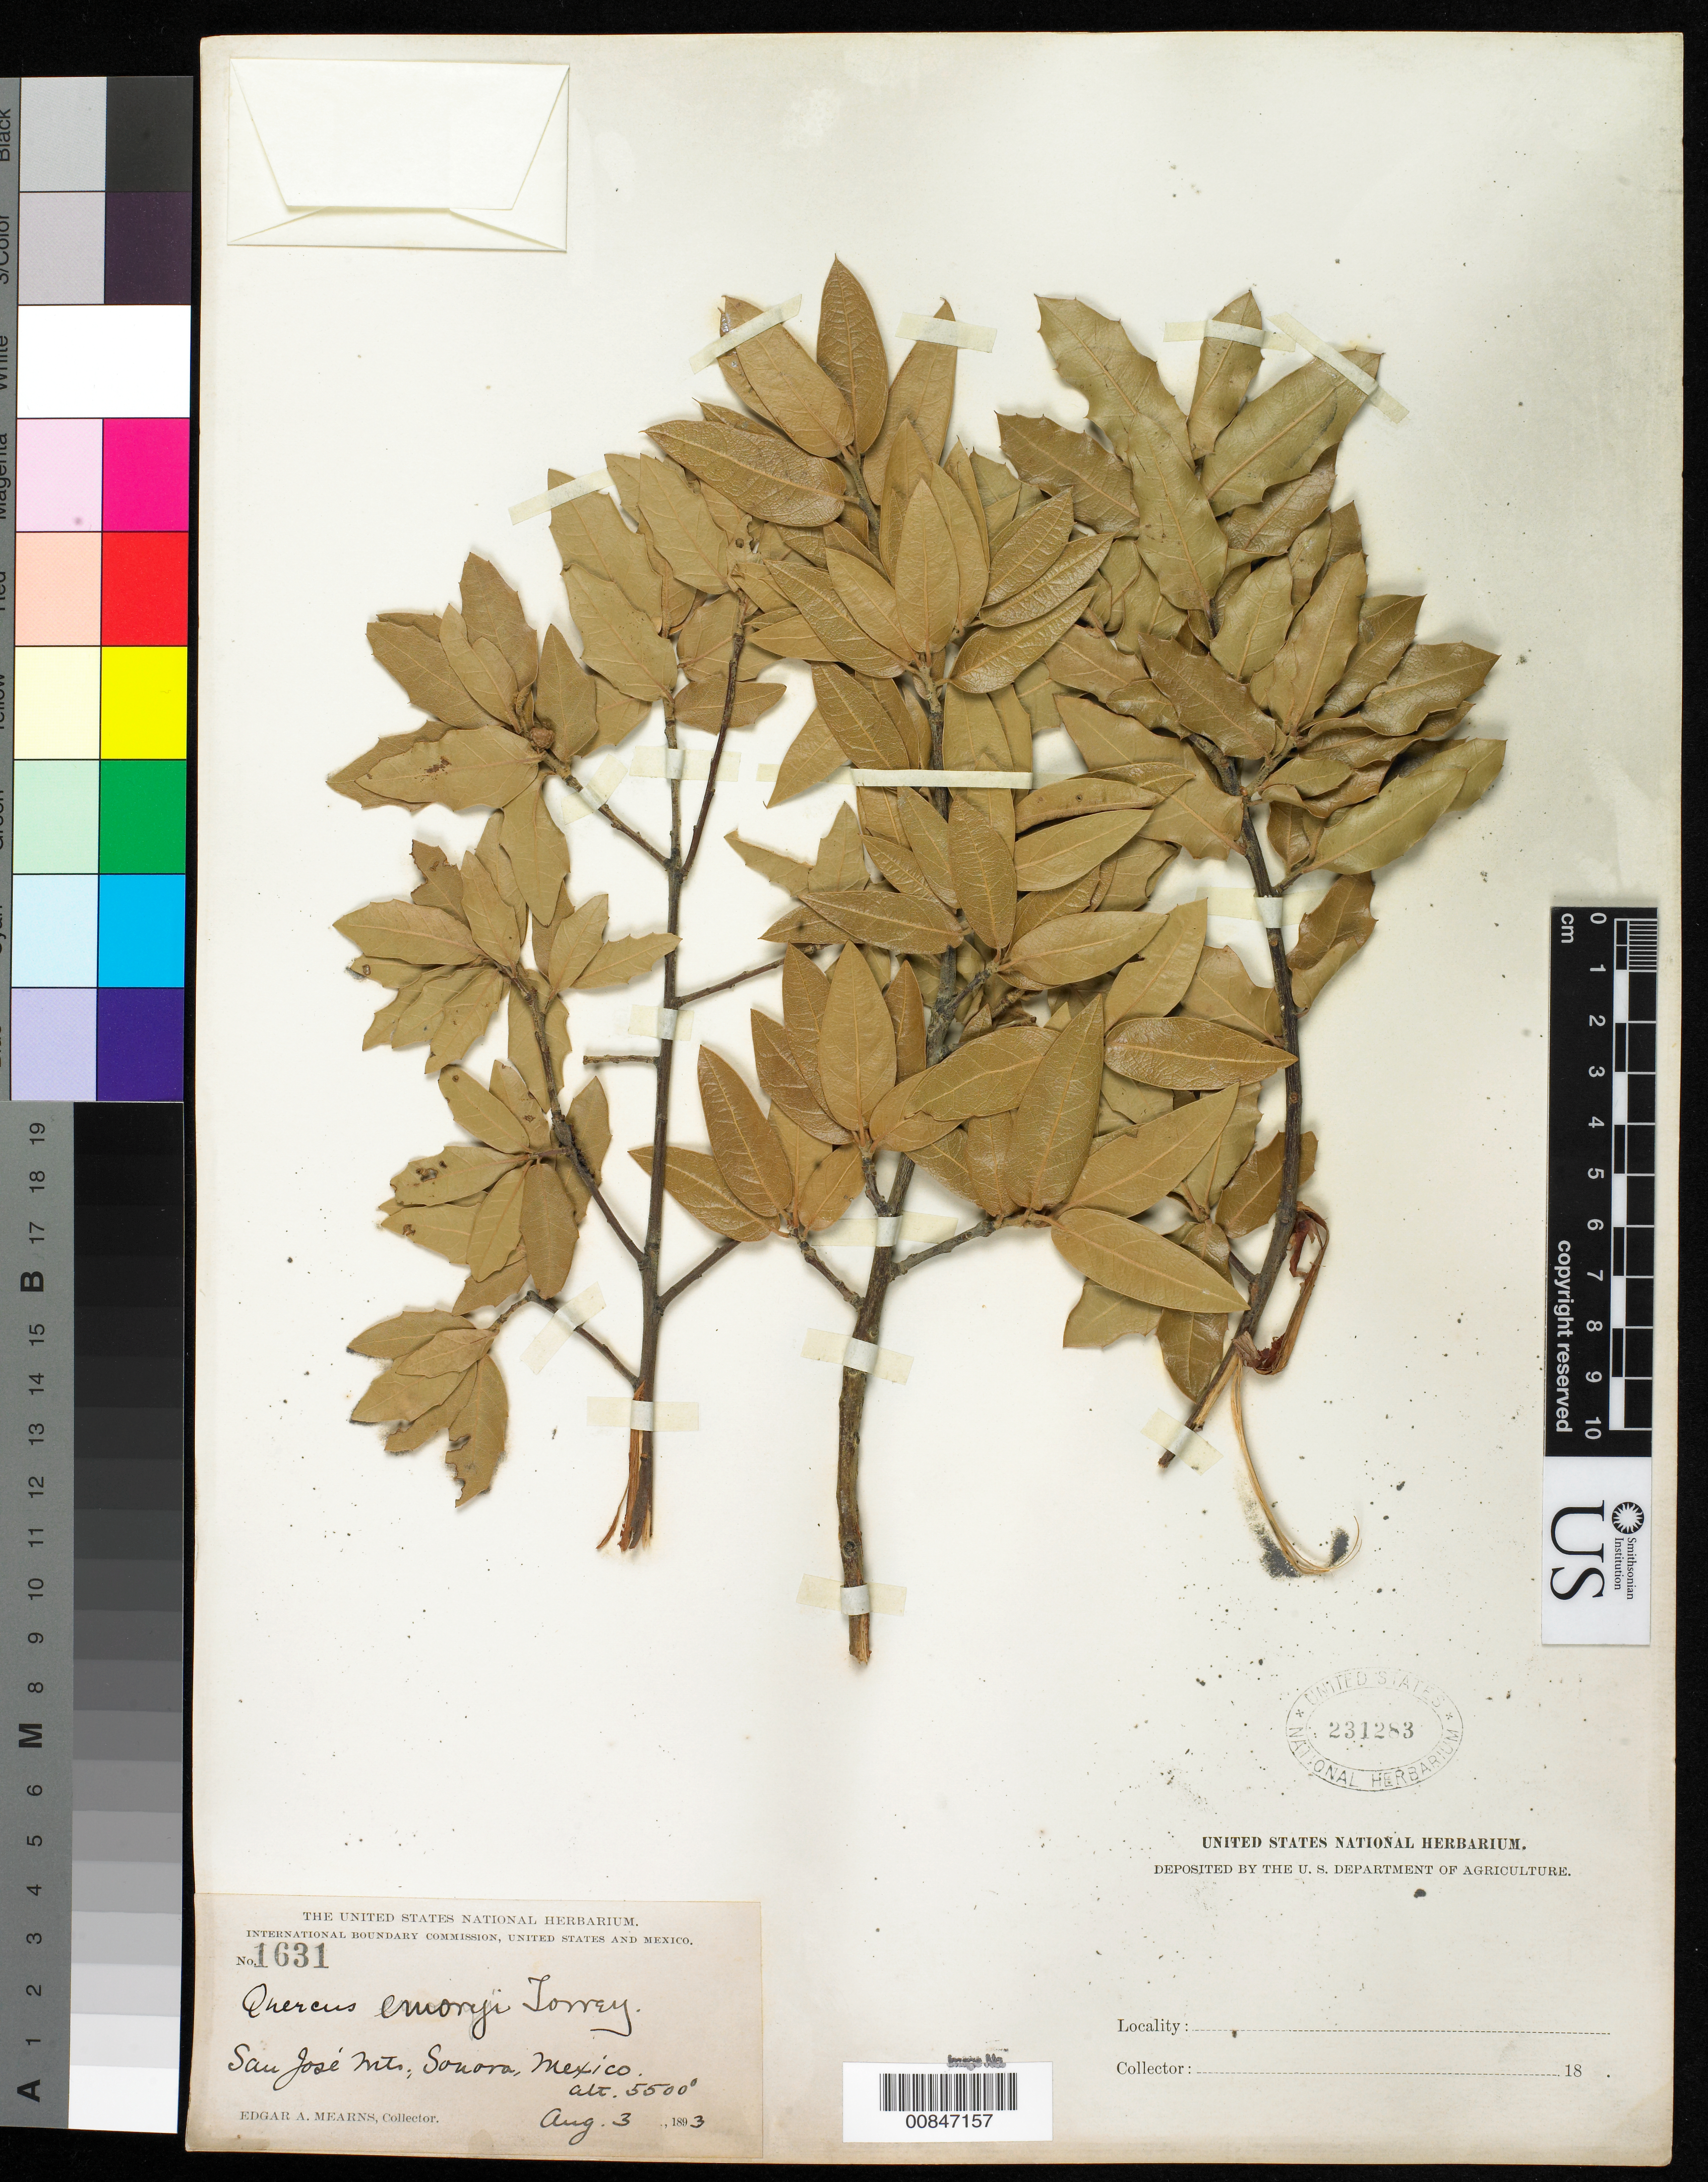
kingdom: Plantae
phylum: Tracheophyta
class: Magnoliopsida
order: Fagales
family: Fagaceae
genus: Quercus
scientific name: Quercus emoryi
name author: Torr. in Emory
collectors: E. A. Mearns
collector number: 1631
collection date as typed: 03 Aug 1893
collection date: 1893-08-03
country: Mexico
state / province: Sonora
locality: San José Mts., Sonora.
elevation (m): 1676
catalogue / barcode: US 231283